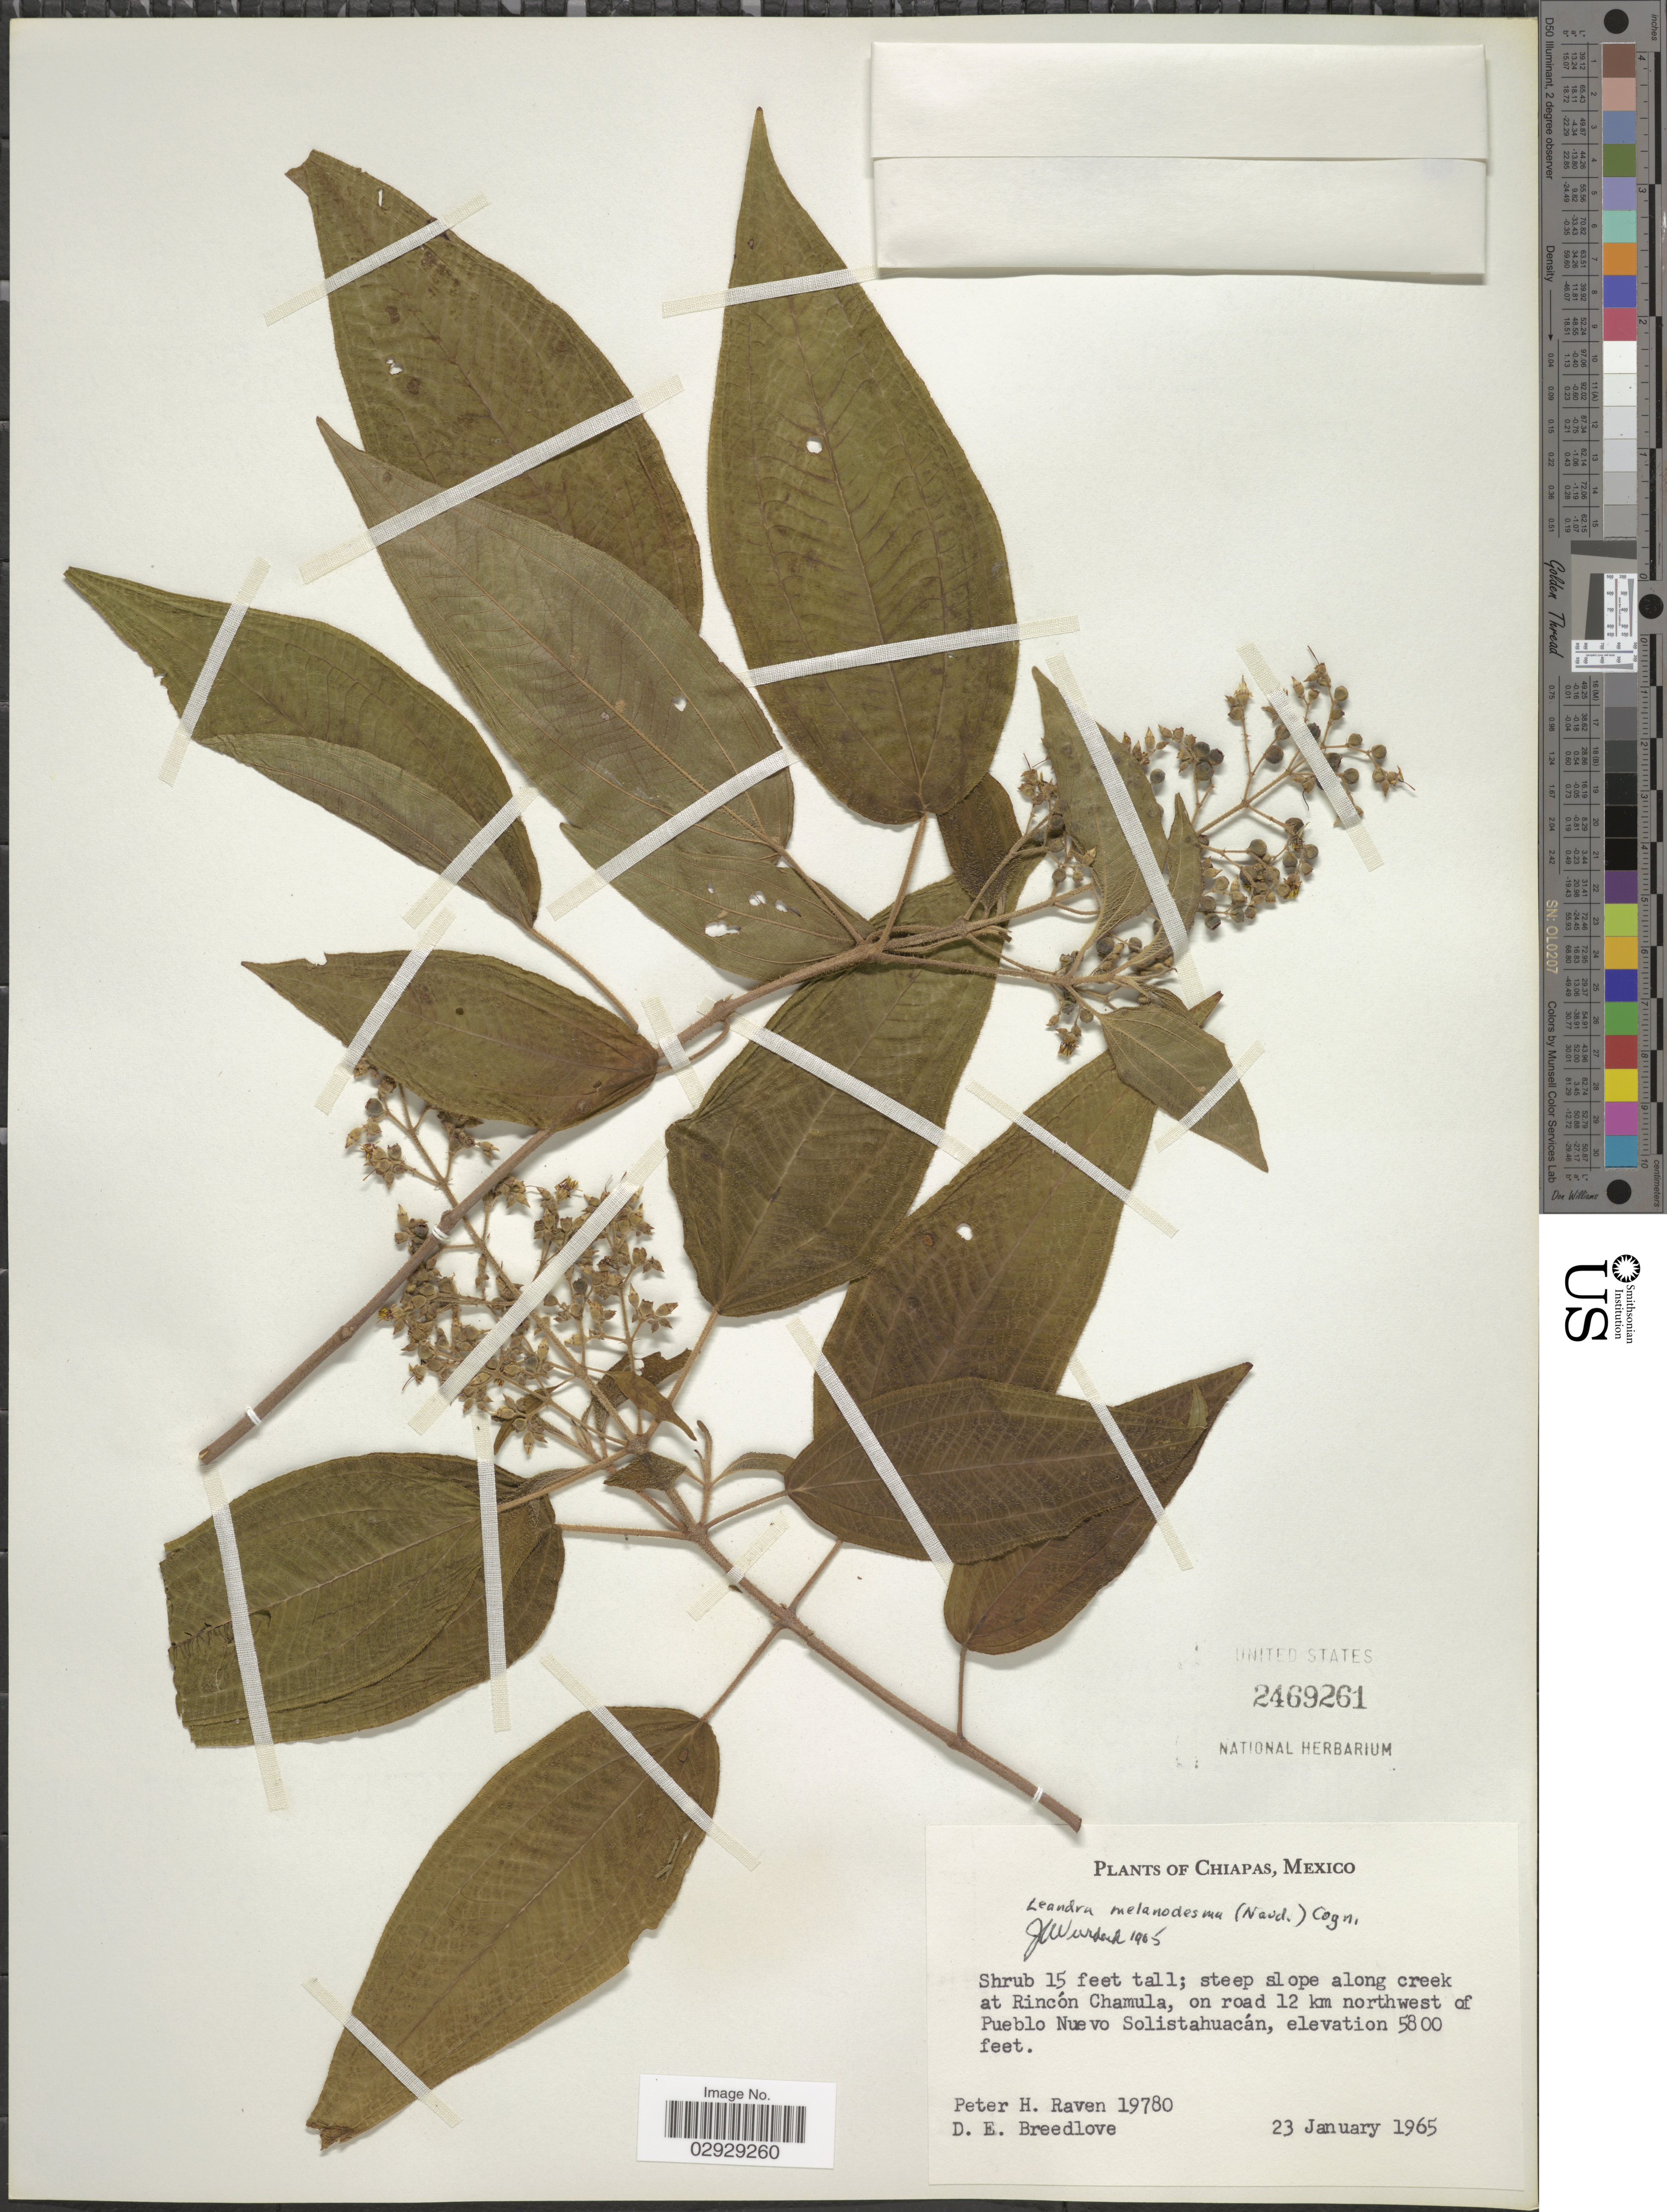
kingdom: Plantae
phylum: Tracheophyta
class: Magnoliopsida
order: Myrtales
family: Melastomataceae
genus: Leandra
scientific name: Leandra melanodesma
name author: (Naudin) Cogn.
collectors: P. Raven & D. E. Breedlove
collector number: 19780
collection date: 1965-01-23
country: Mexico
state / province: Chiapas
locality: Steep slope along creek at Rincón Chamula, on road 12 km northwest of Pueblo Nuevo Solistahuacán.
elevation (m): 1768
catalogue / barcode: US 2469261